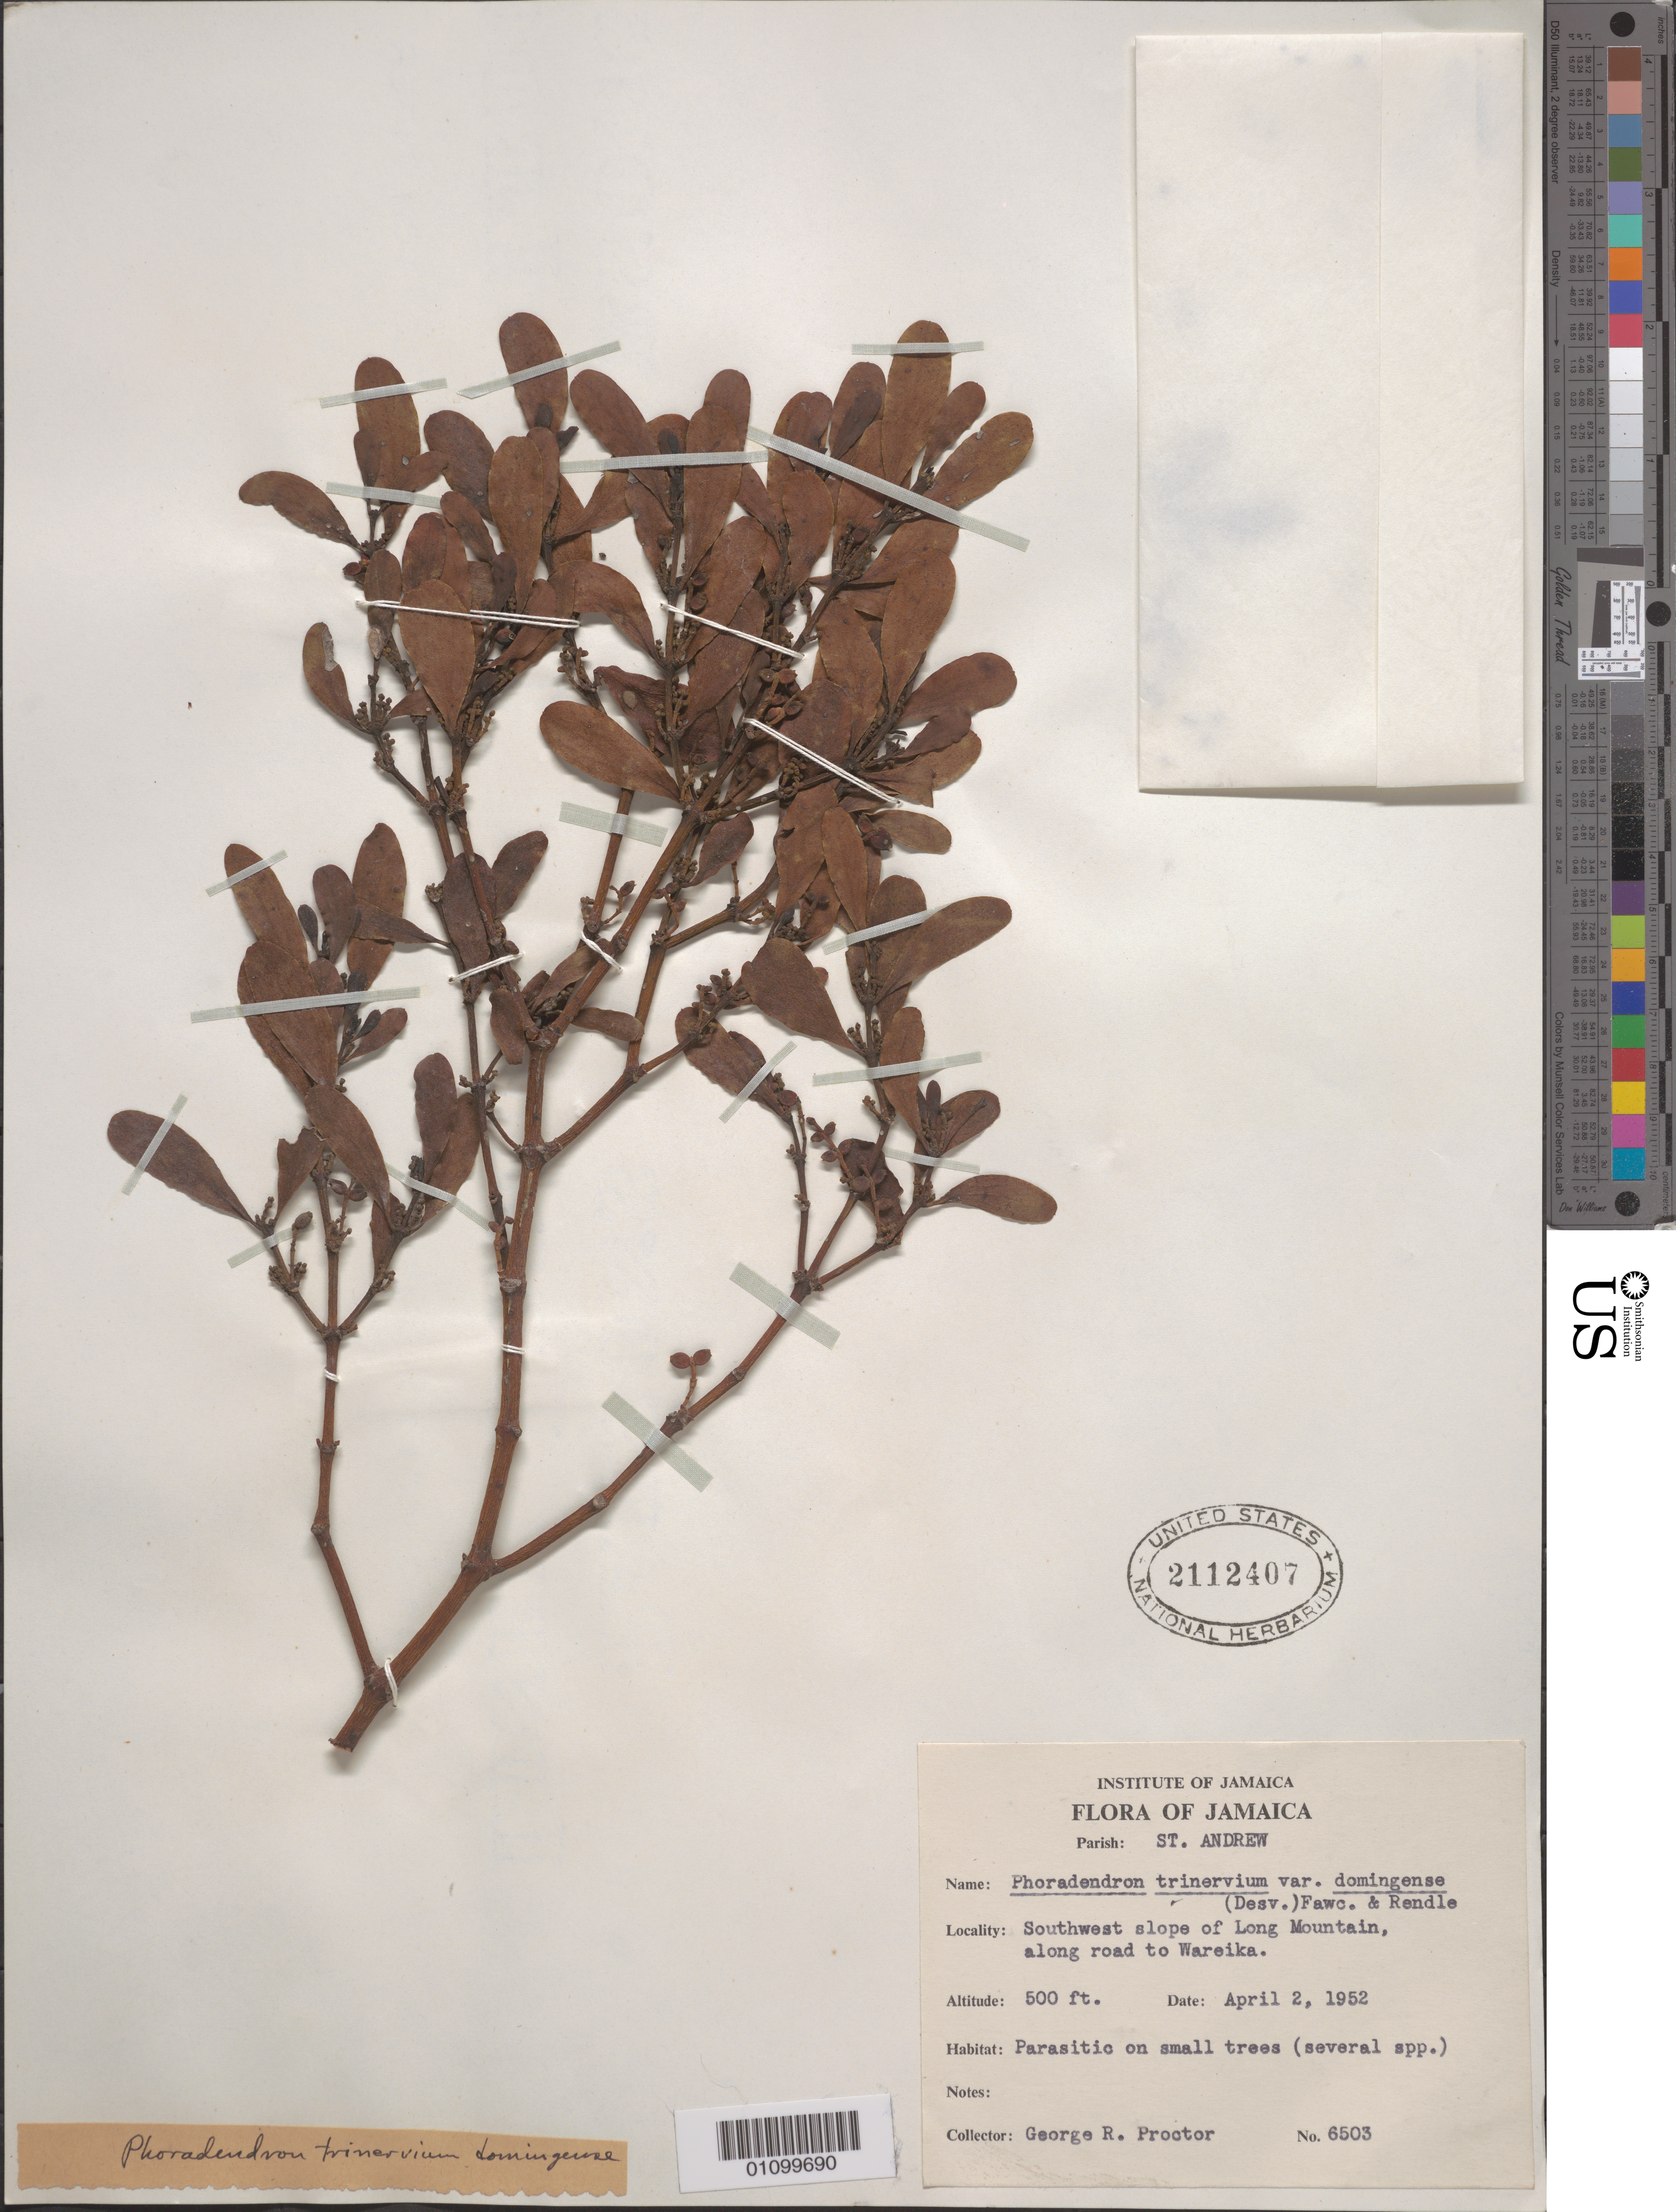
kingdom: Plantae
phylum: Tracheophyta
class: Magnoliopsida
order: Santalales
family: Viscaceae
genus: Phoradendron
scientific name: Phoradendron trinervium var. domingense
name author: (Ham.) Krug & Urb.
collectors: G. R. Proctor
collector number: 6503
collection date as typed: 02 Apr 1952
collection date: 1952-04-02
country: Jamaica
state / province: Saint Andrew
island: Jamaica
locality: SW slope of Long Mountain, along road to Wareika.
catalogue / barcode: US 2112407